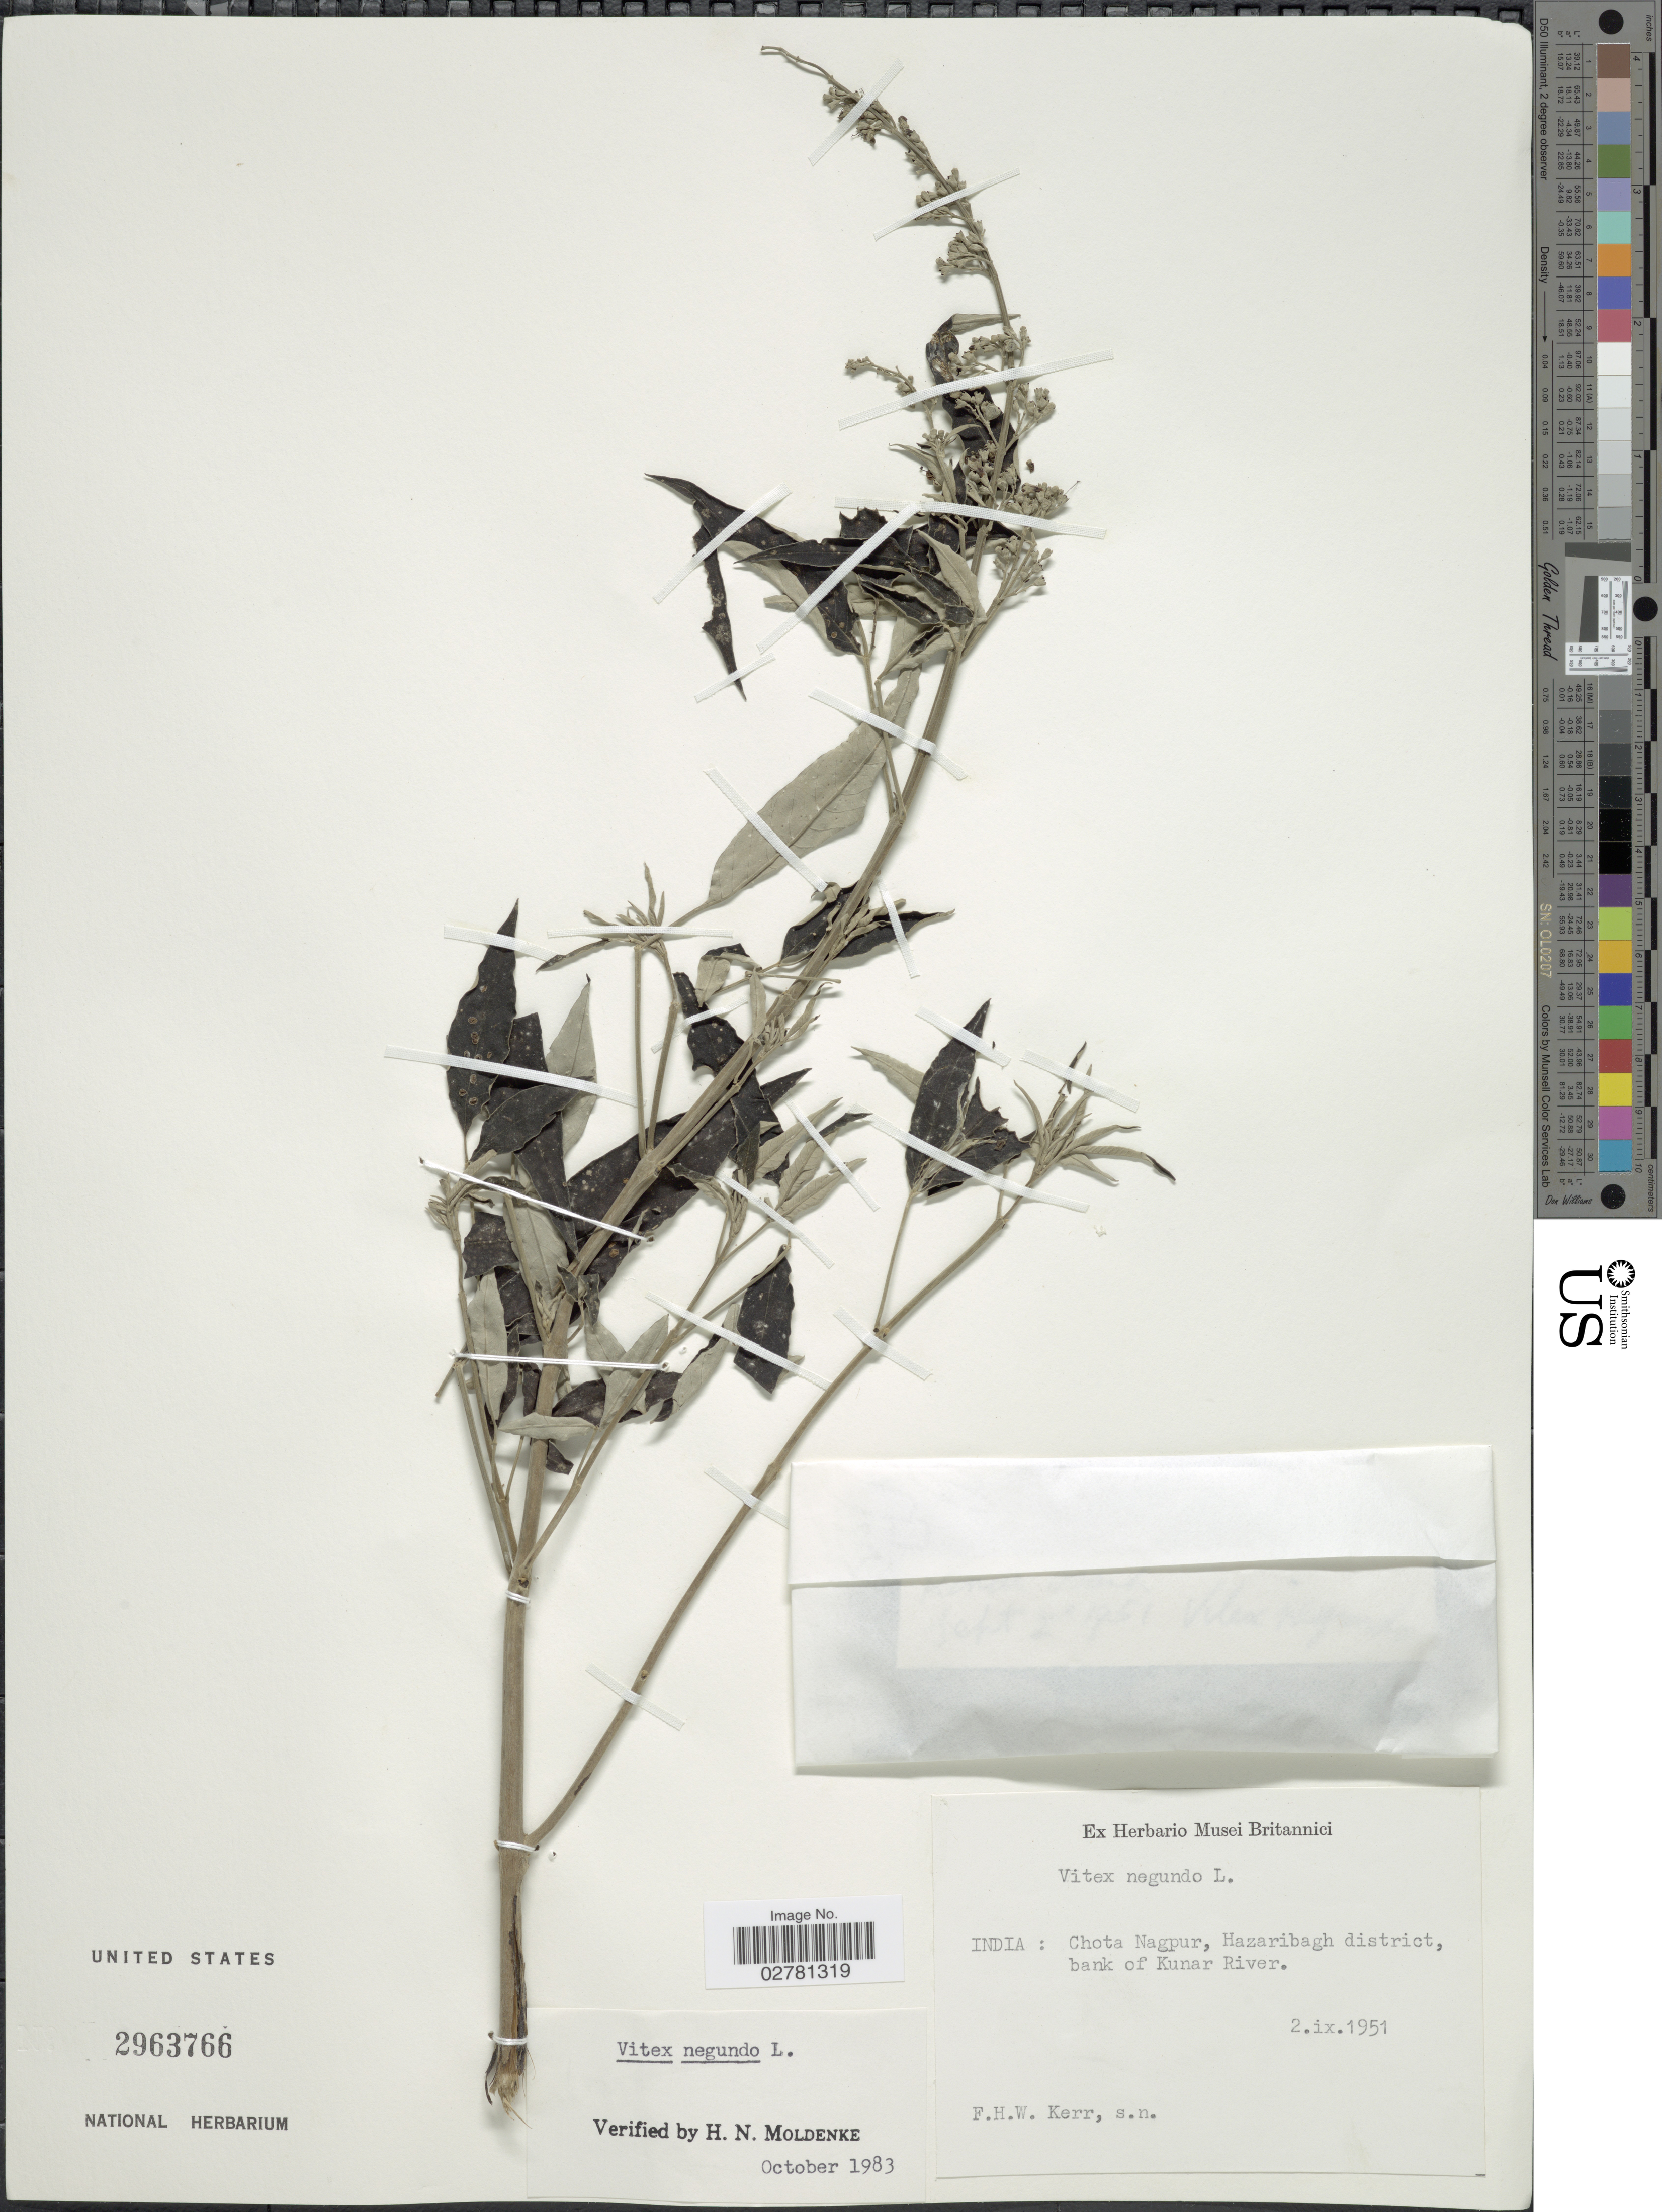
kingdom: Plantae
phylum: Tracheophyta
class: Magnoliopsida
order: Lamiales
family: Lamiaceae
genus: Vitex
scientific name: Vitex negundo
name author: L.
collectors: F. H. W. Kerr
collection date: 1951-09-02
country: India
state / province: Jharkhand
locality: Chota Nagpur, Hazaribagh district, bank of Kunar River.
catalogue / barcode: US 2963766